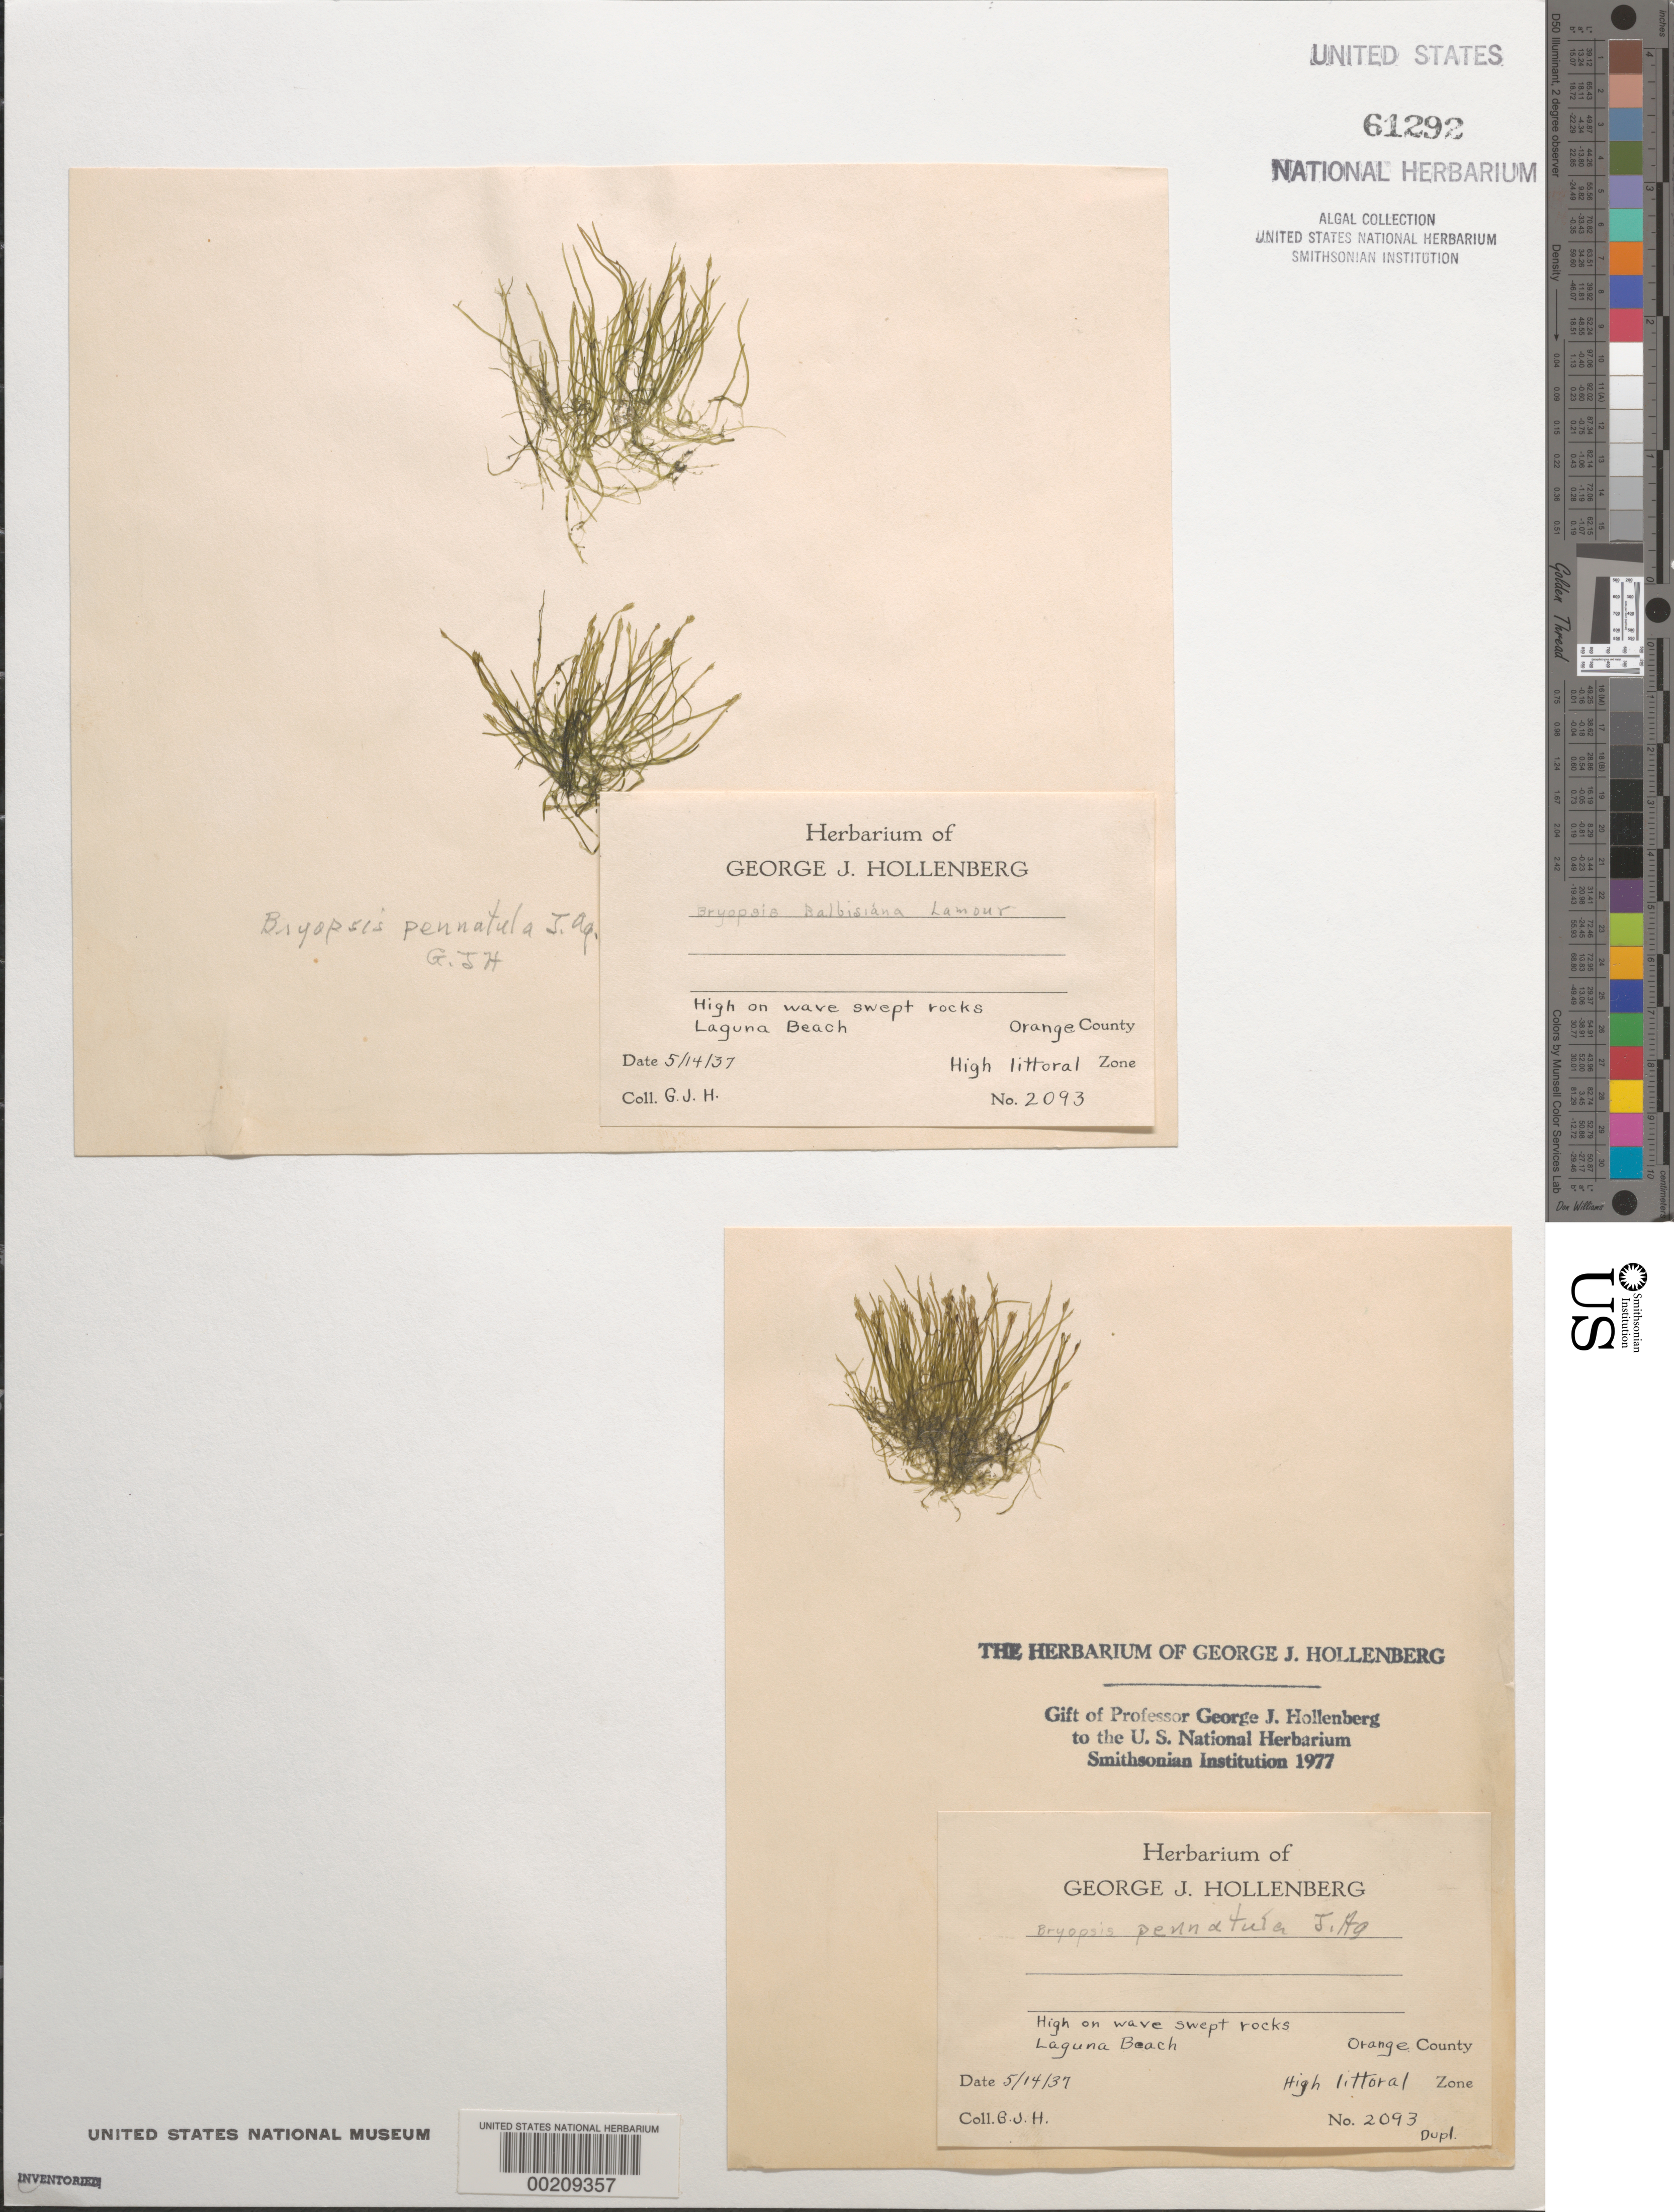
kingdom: Plantae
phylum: Chlorophyta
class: Ulvophyceae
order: Bryopsidales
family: Bryopsidaceae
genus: Bryopsis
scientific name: Bryopsis pennatula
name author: J. Agardh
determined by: Hollenberg, George J.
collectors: G. Hollenberg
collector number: GJH 2093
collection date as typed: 14 May 1937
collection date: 1937-05-14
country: United States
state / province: California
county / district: Orange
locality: Laguna Beach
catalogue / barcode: US 61292